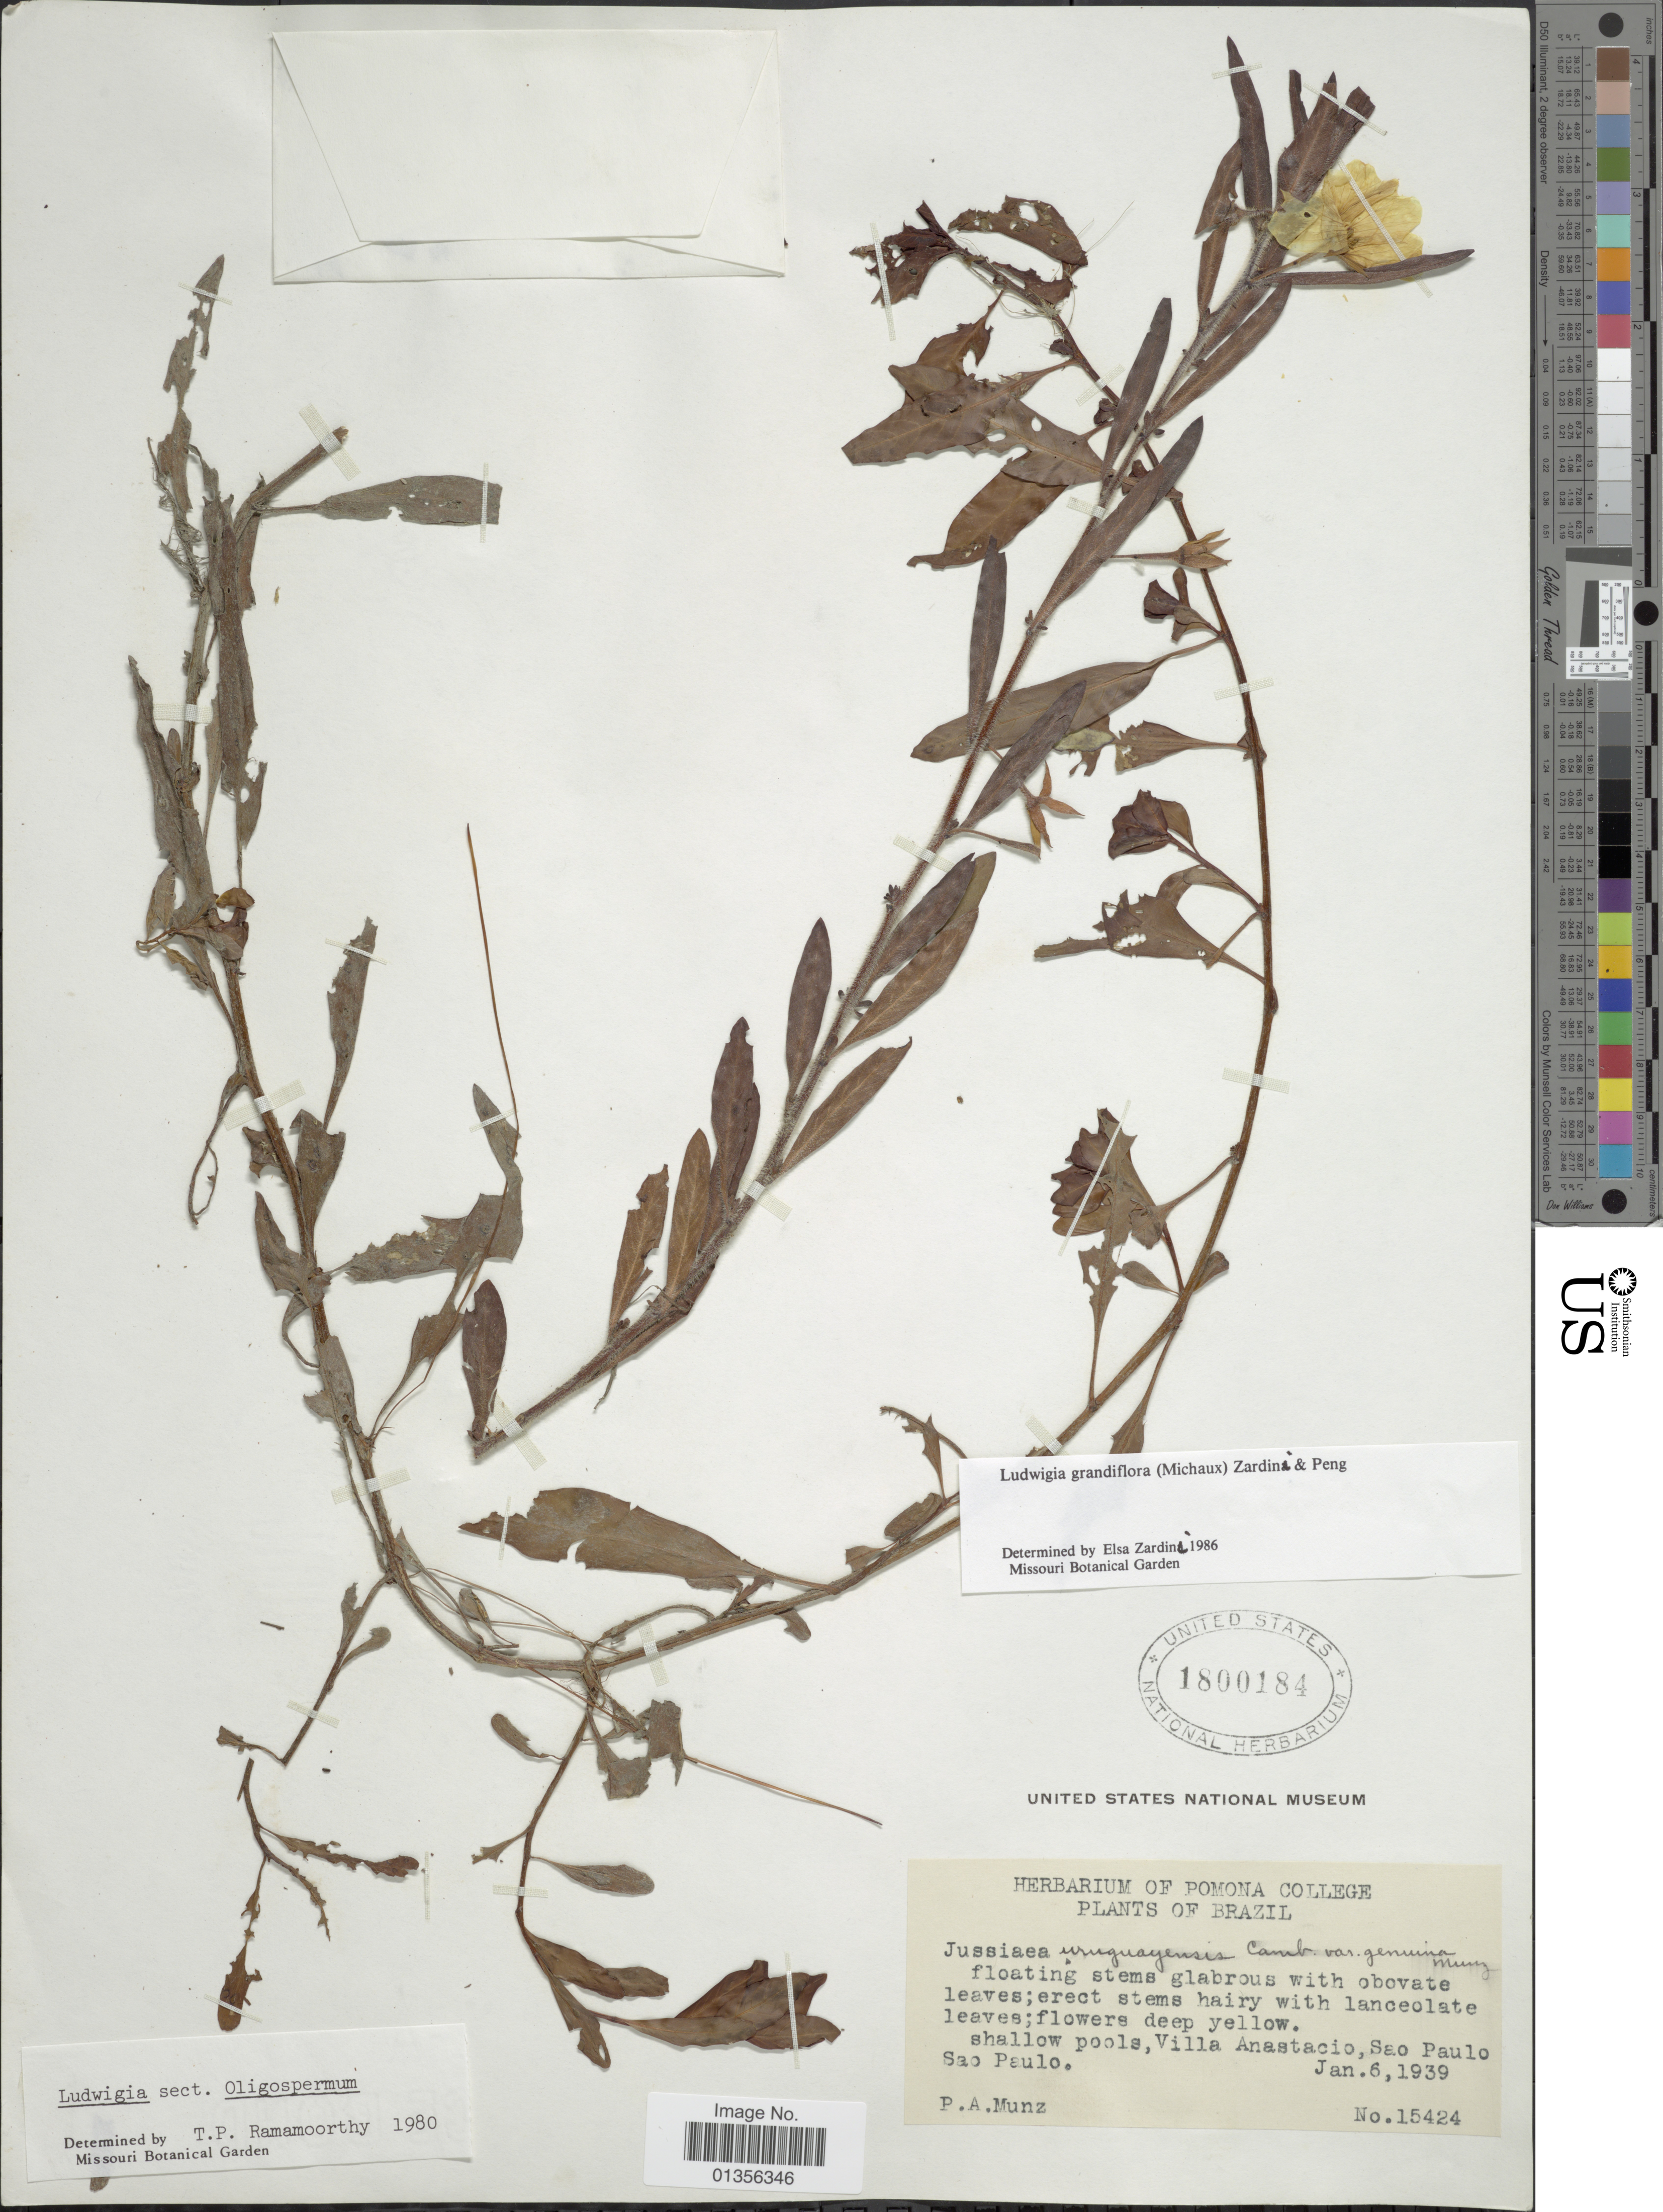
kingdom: Plantae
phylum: Tracheophyta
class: Magnoliopsida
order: Myrtales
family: Onagraceae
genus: Ludwigia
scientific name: Ludwigia grandiflora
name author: (Michx.) Greuter & Burdet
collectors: P. A. Munz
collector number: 15424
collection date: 1939-01-06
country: Brazil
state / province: São Paulo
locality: Villa Anastacio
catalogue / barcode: US 1800184